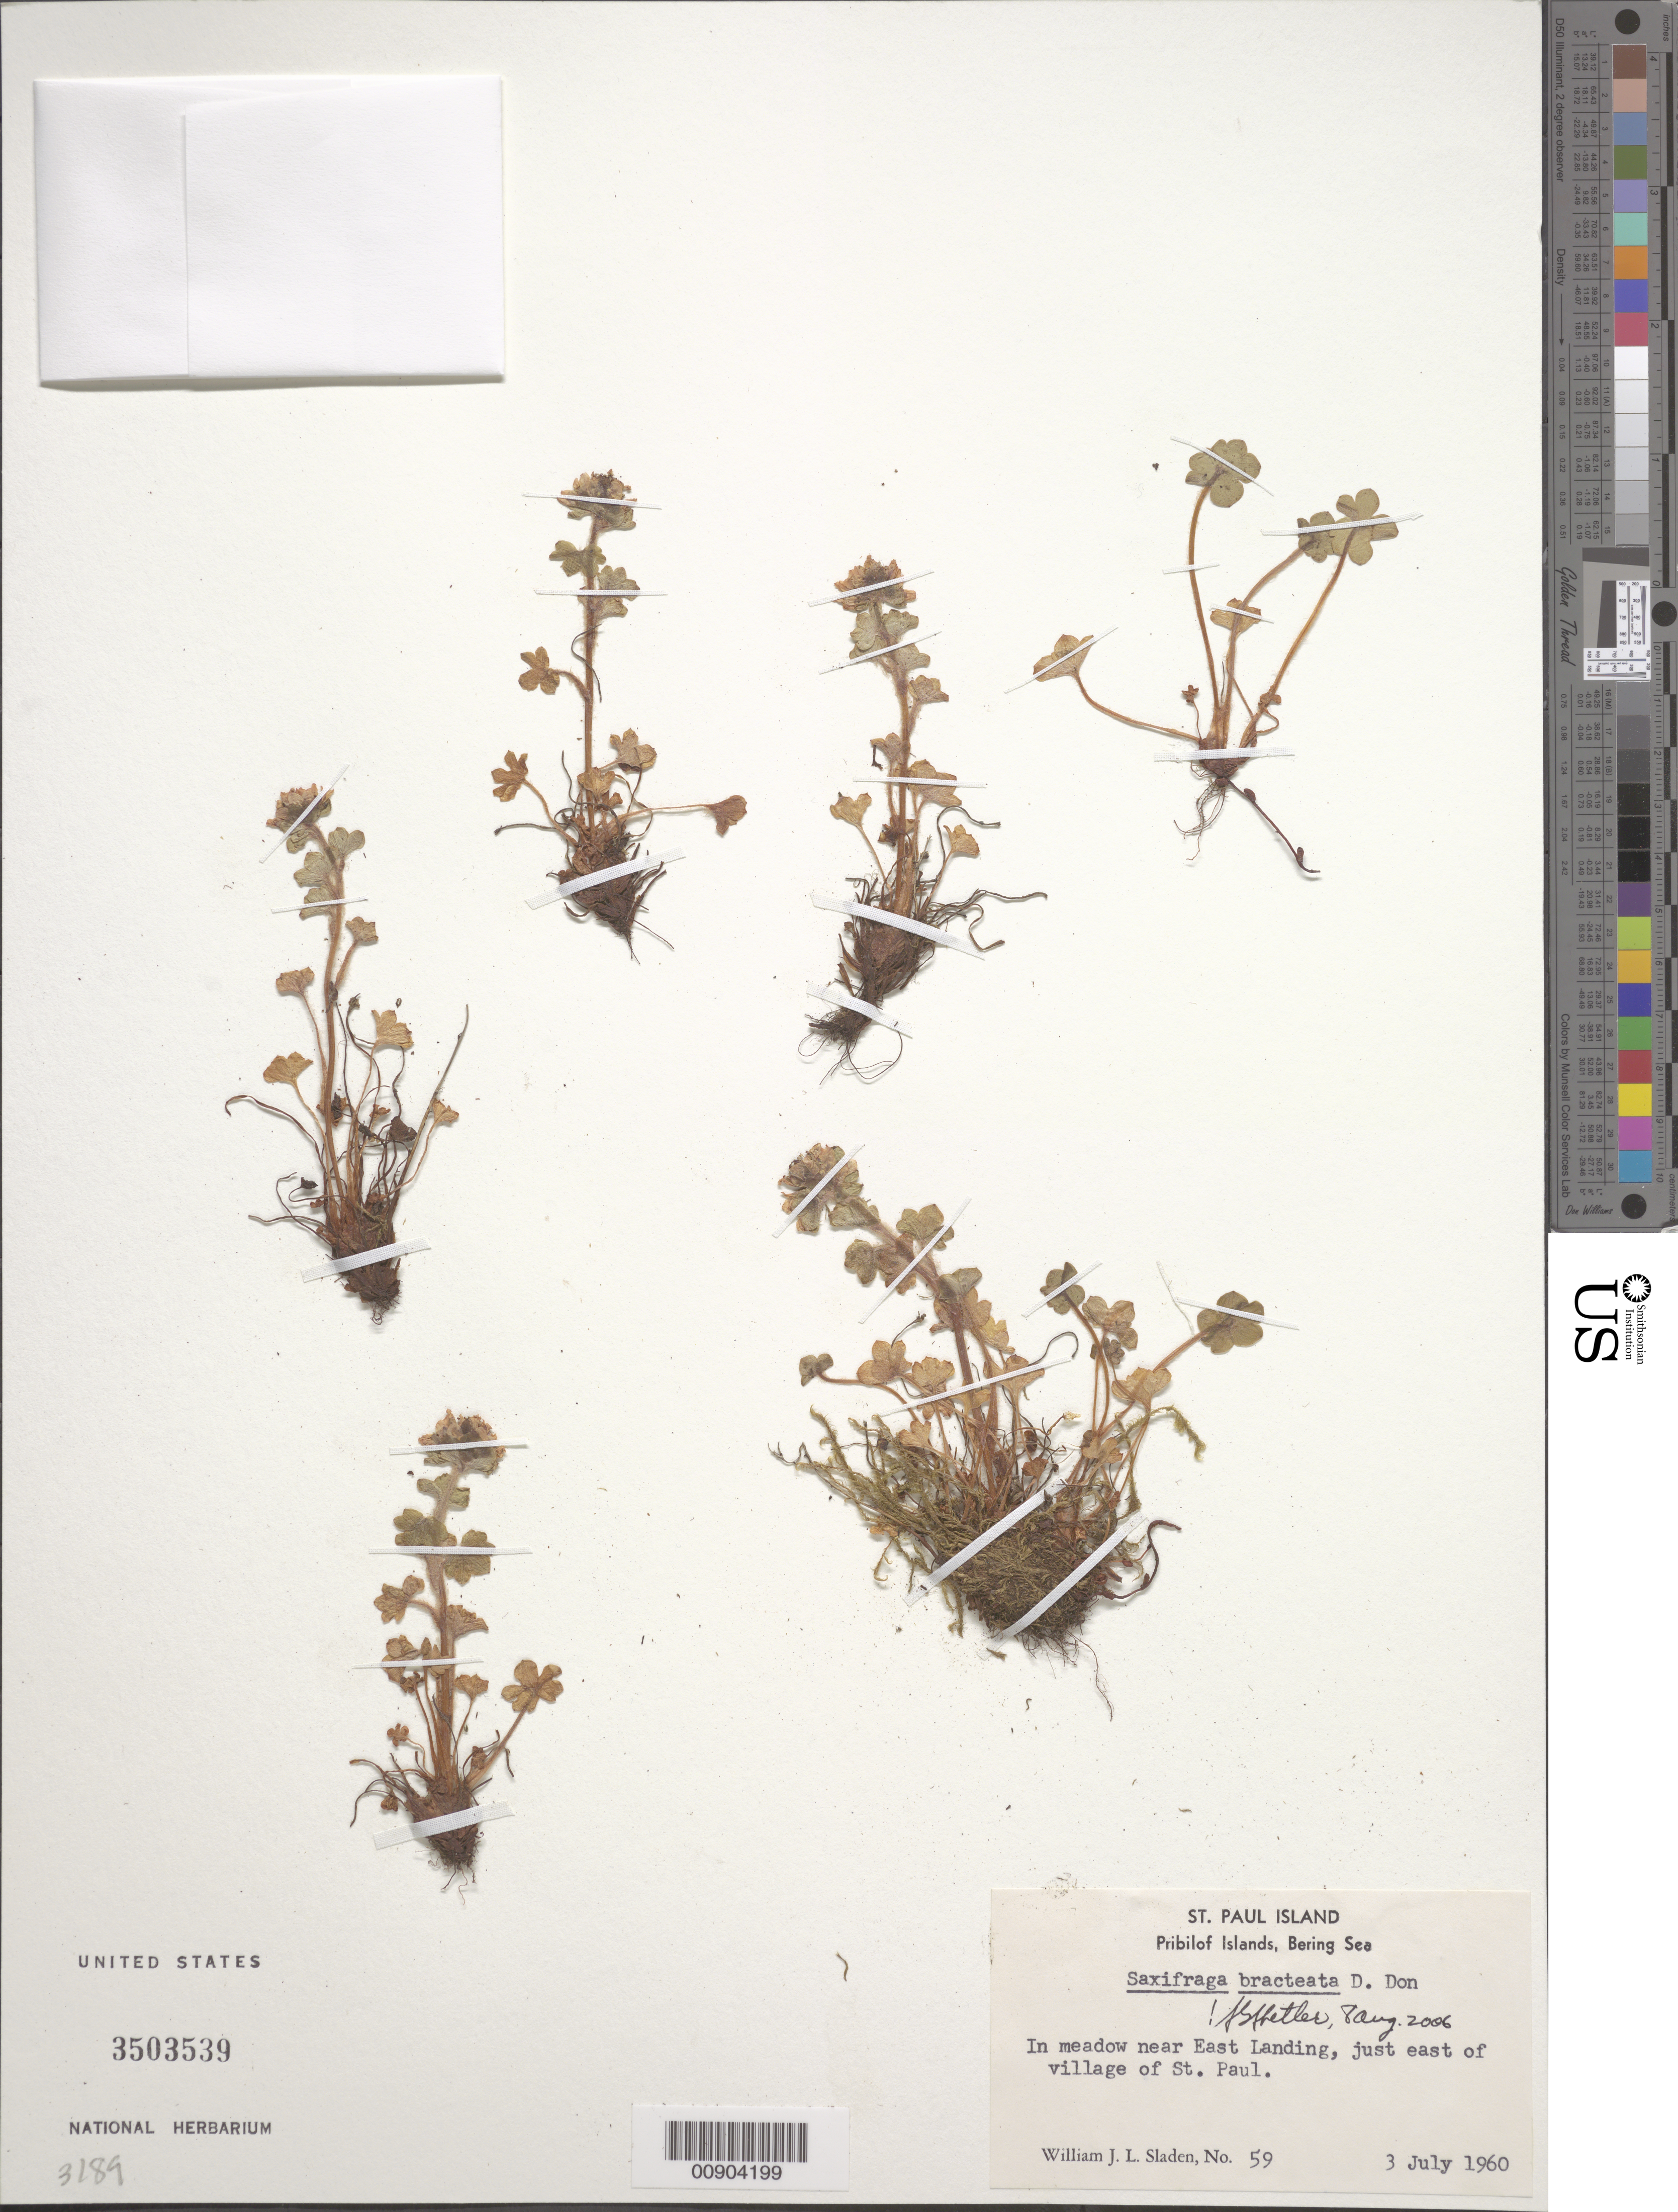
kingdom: Plantae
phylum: Tracheophyta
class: Magnoliopsida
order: Saxifragales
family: Saxifragaceae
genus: Saxifraga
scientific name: Saxifraga bracteata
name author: D. Don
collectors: W. Sladen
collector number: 59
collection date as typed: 03 Jul 1960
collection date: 1960-07-03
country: United States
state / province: Alaska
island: St. Paul Island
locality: Near East Landing, just east of village of St. Paul., Bering Sea, Pribilof Islands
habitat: In meadow.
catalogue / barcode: US 3503539